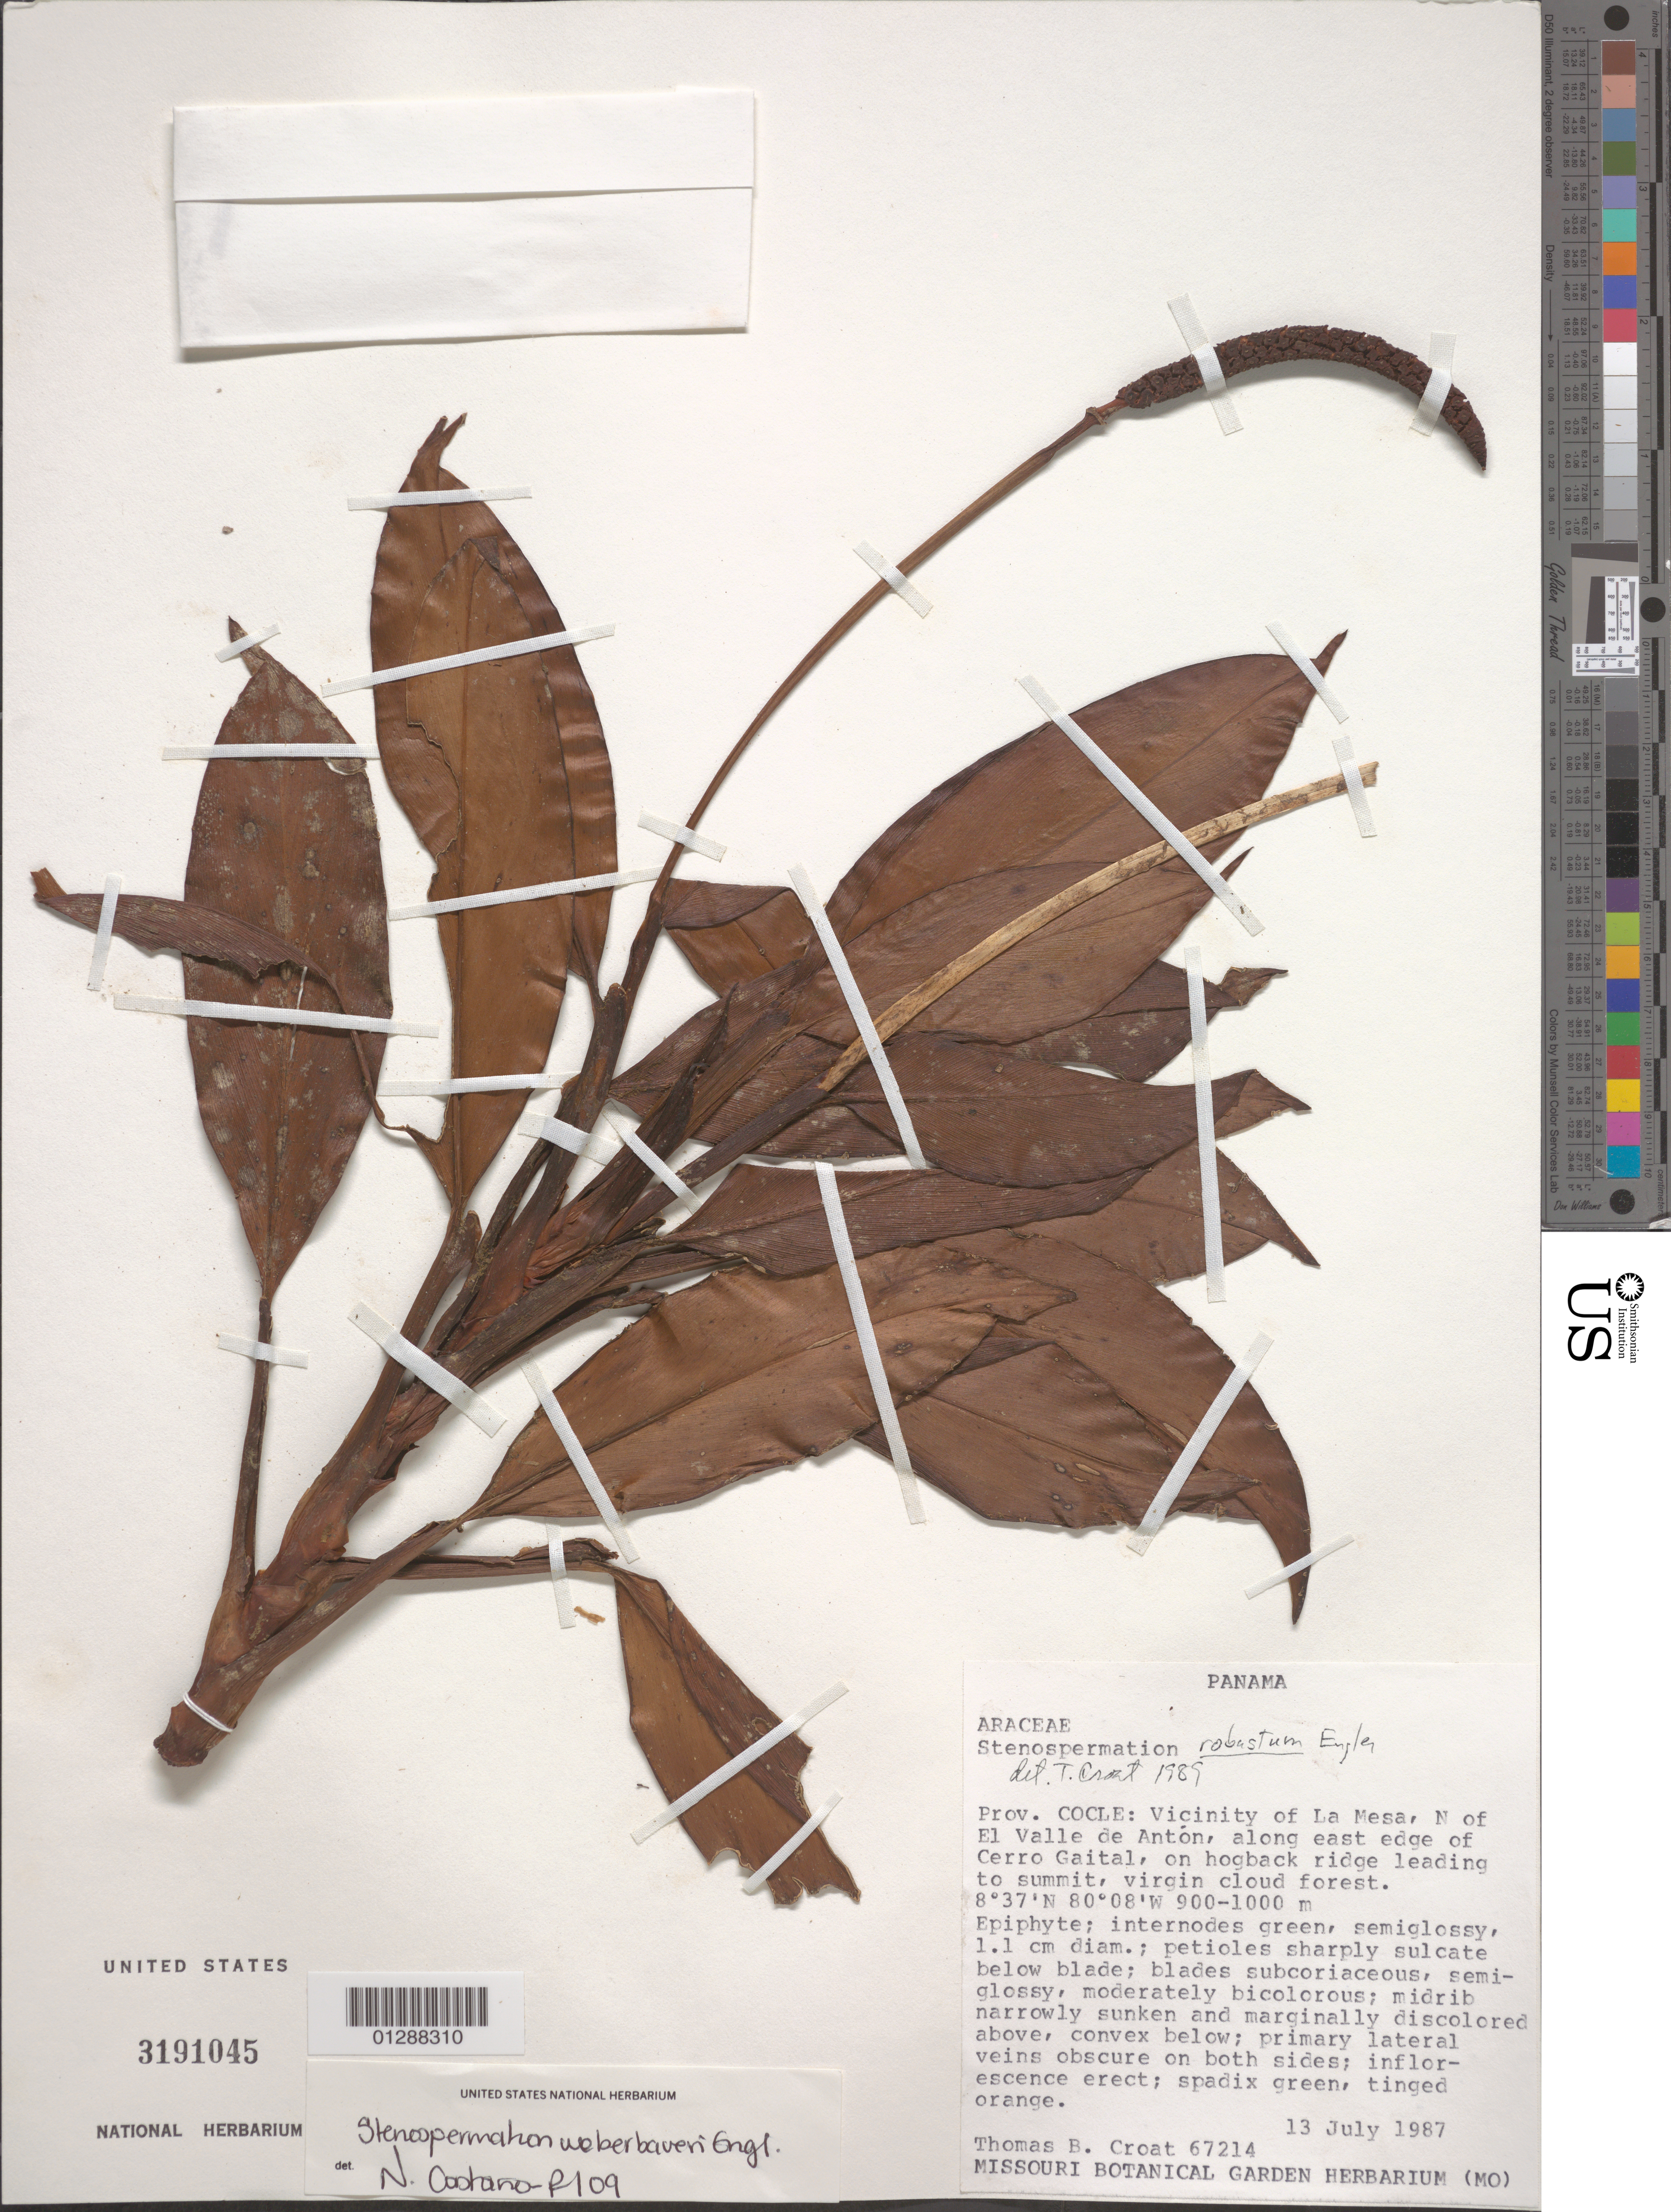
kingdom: Plantae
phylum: Tracheophyta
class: Liliopsida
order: Alismatales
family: Araceae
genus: Stenospermation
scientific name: Stenospermation weberbaueri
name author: Engl.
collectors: T. B. Croat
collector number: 67214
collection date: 1987-07-13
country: Panama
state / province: Cocle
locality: Vicinity of La Mesa, N of El Valle de Antón, along east edge of Cerro Gaital, on hogback ridge leading to summit.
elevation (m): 900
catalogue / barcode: US 3191045